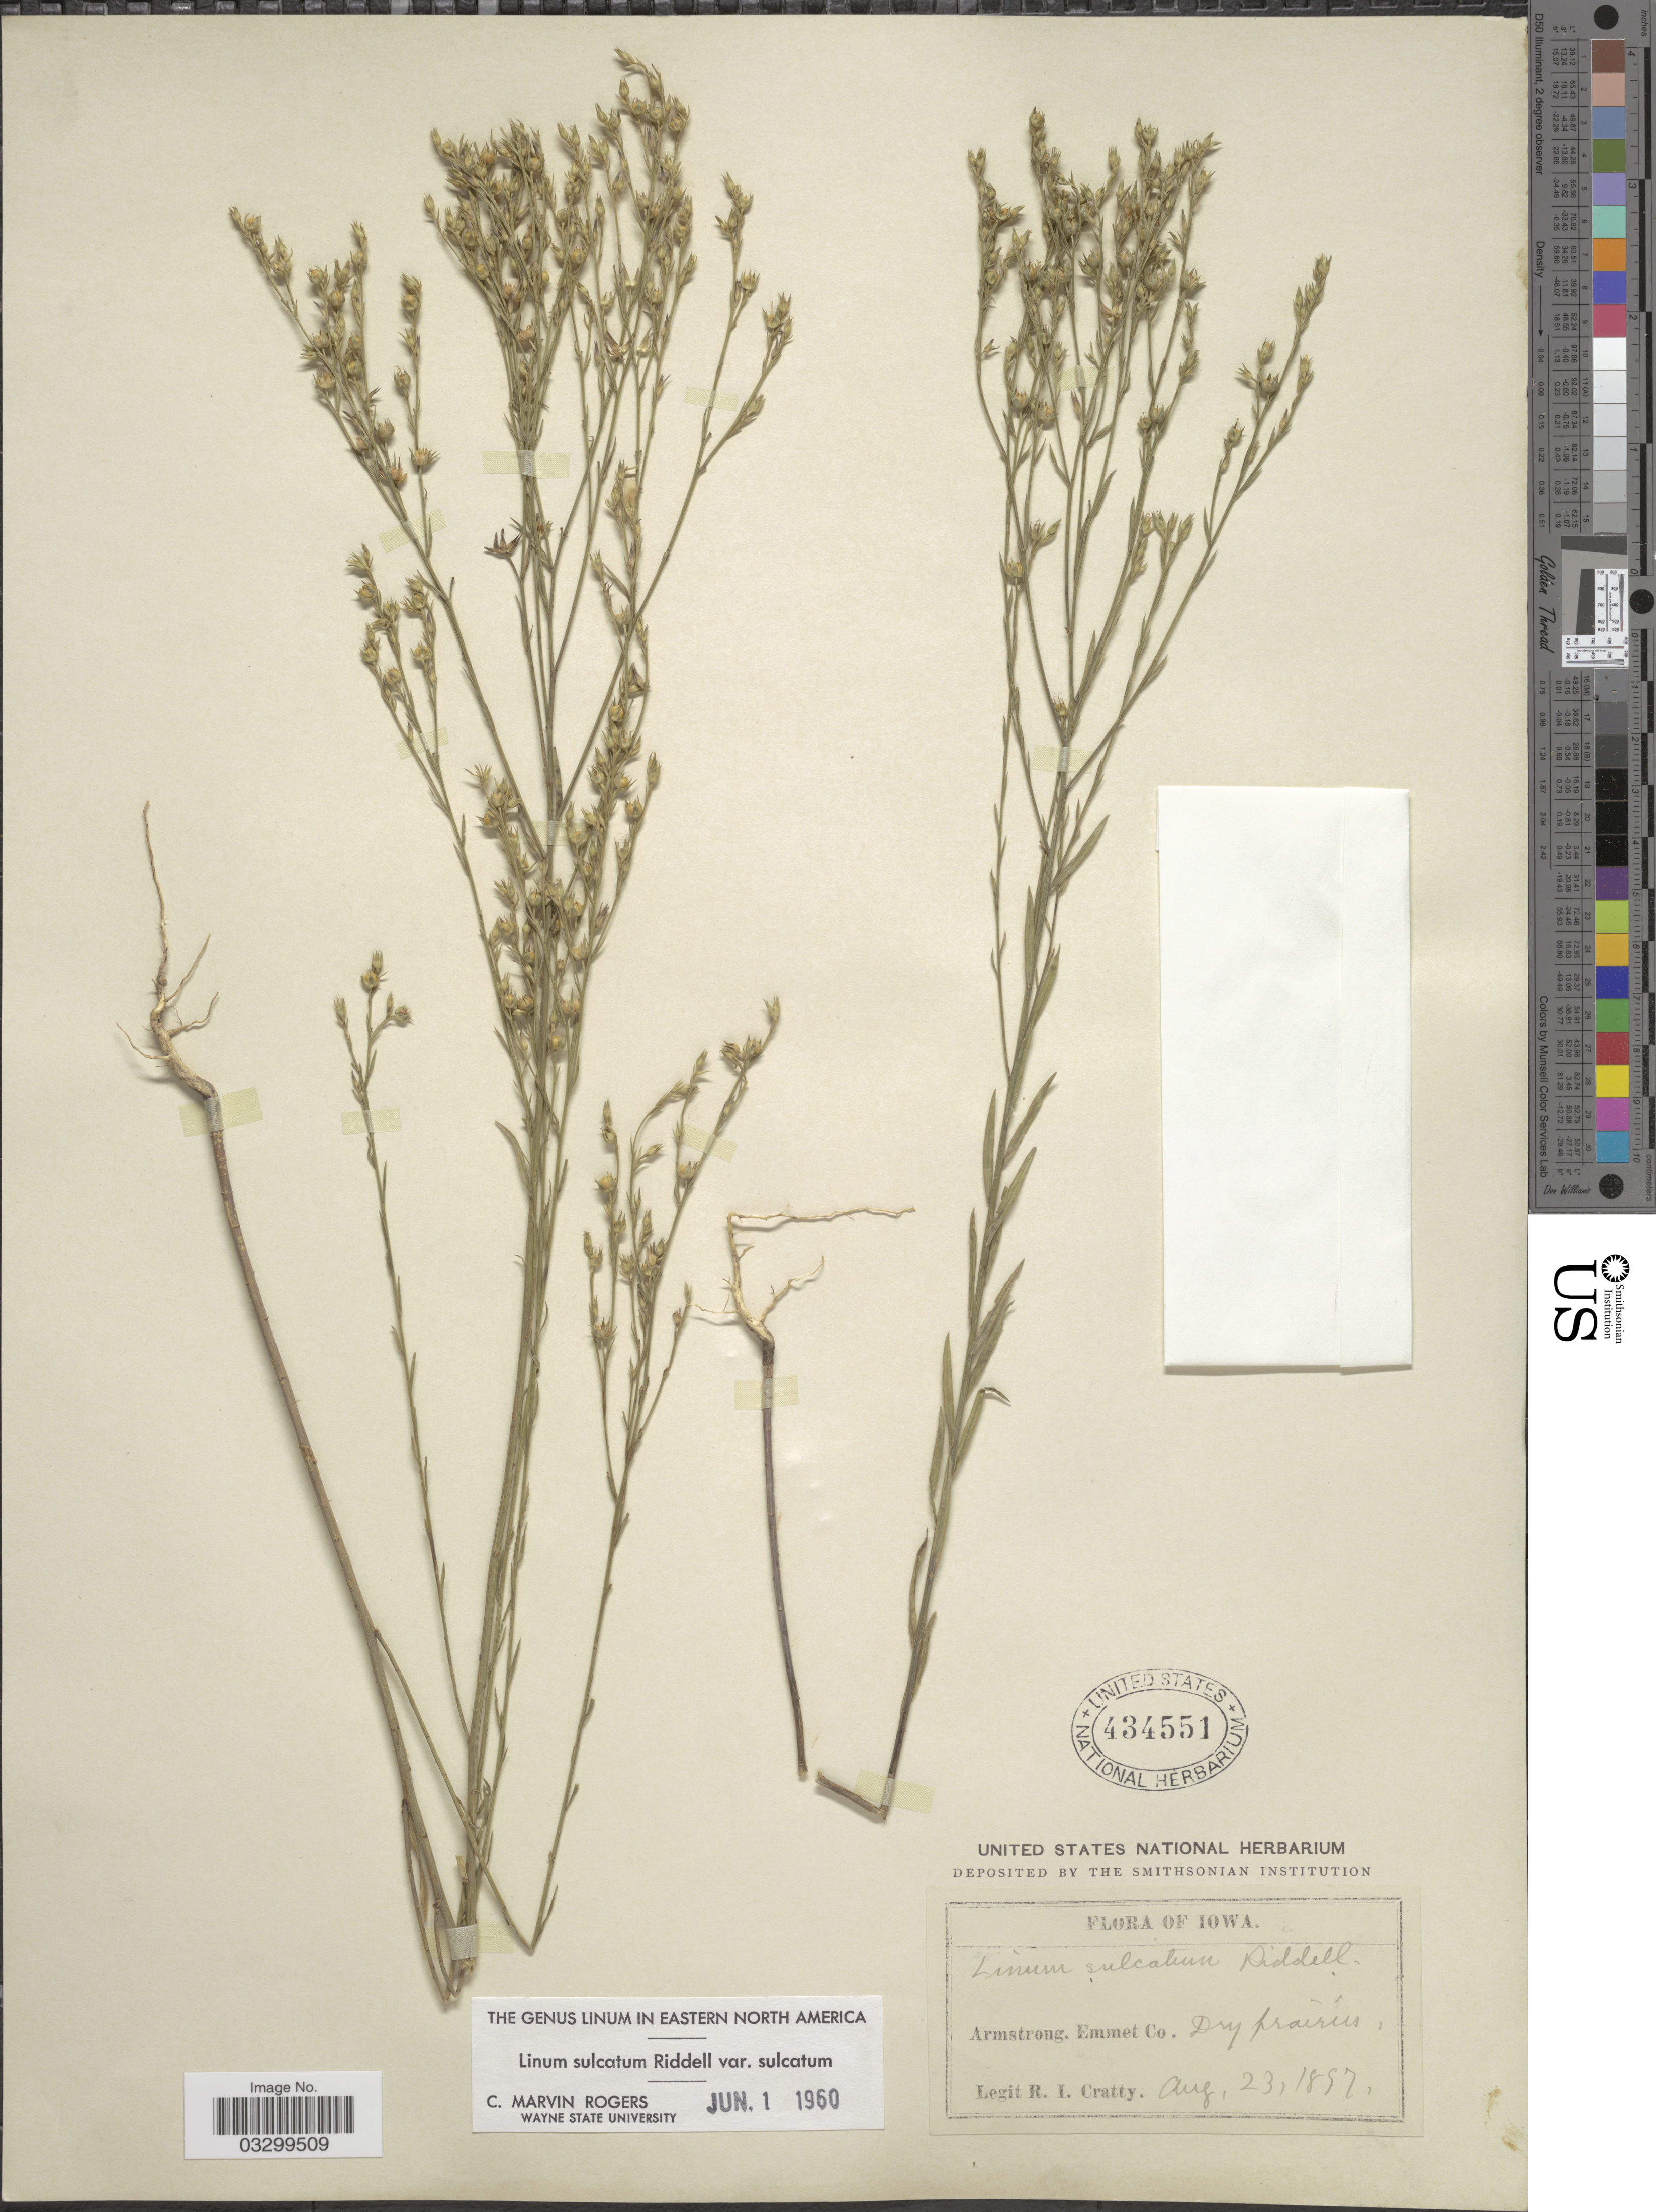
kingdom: Plantae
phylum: Tracheophyta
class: Magnoliopsida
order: Malpighiales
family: Linaceae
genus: Linum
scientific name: Linum sulcatum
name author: Riddell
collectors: R. Cratty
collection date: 1897-08-23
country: United States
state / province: Iowa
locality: Armstrong. Emmet Co.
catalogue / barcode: US 434551